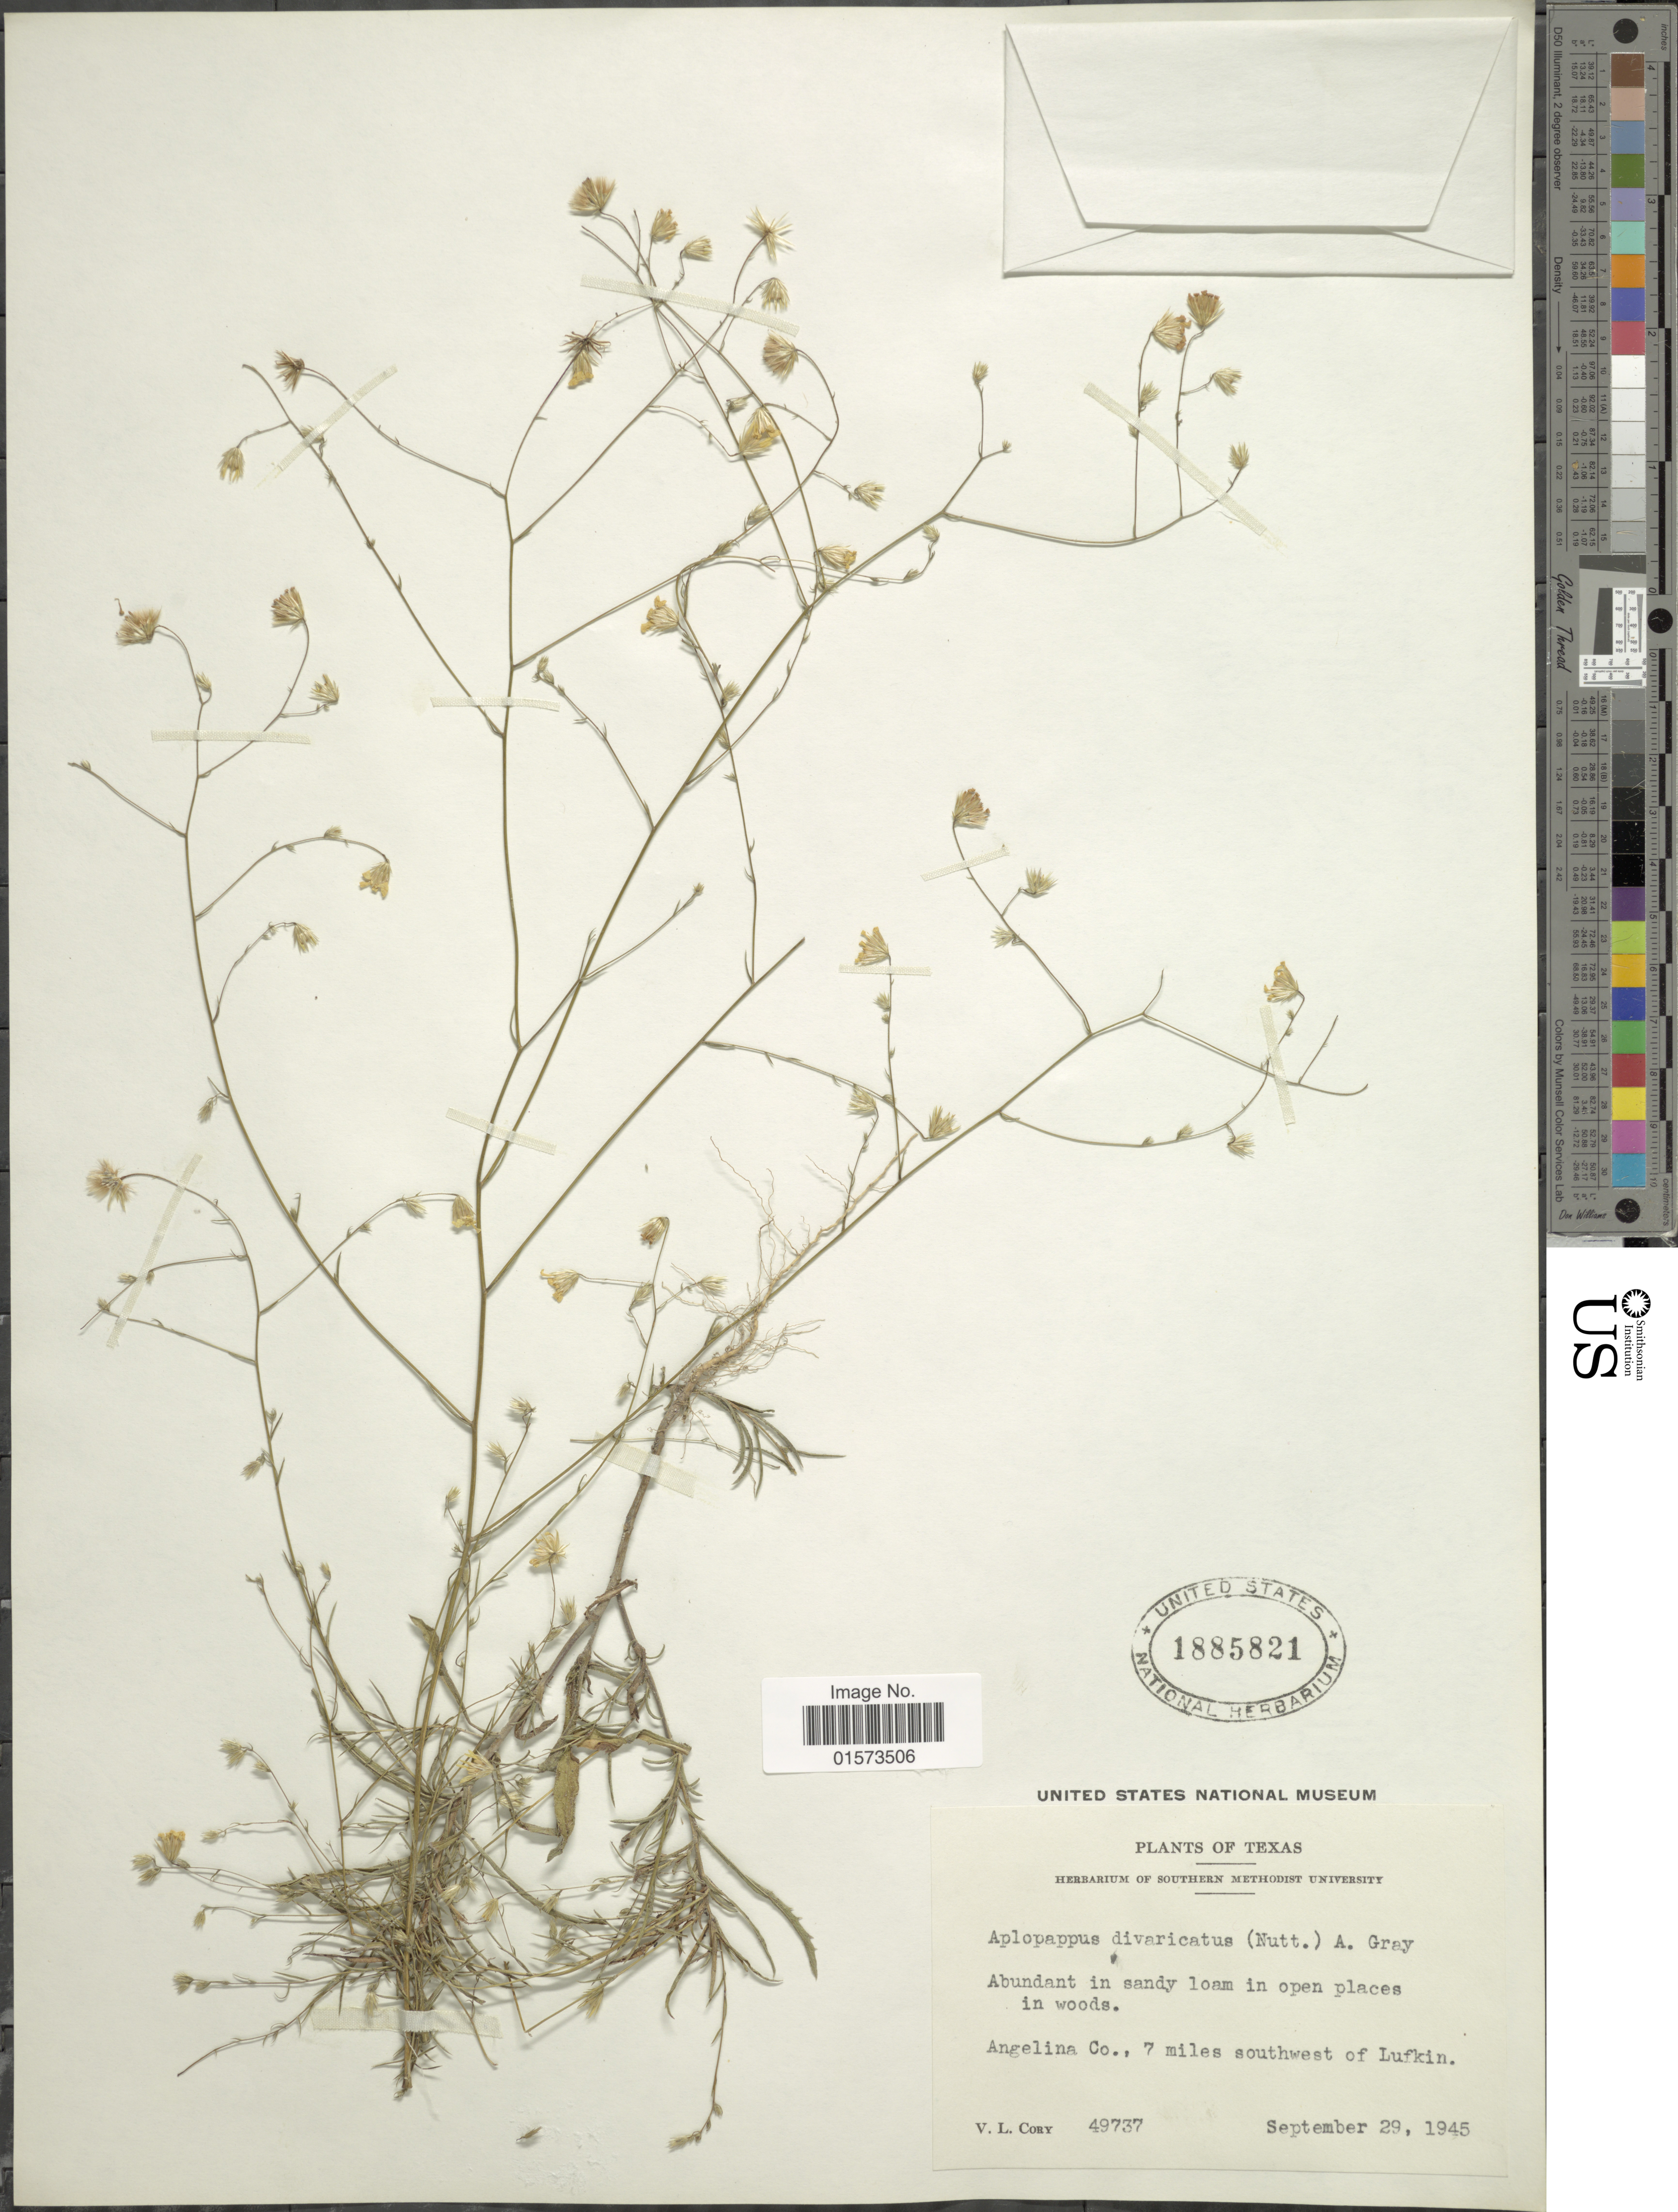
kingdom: Plantae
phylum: Tracheophyta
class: Magnoliopsida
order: Asterales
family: Asteraceae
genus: Croptilon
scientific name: Croptilon divaricatum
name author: (Nutt.) Raf.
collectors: V. Cory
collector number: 49737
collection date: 1945-09-29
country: United States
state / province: Texas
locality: Abundant in sandy loam in open places in woods, Angelina Co., 7 miles southwest of Lufkin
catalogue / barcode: US 1885821